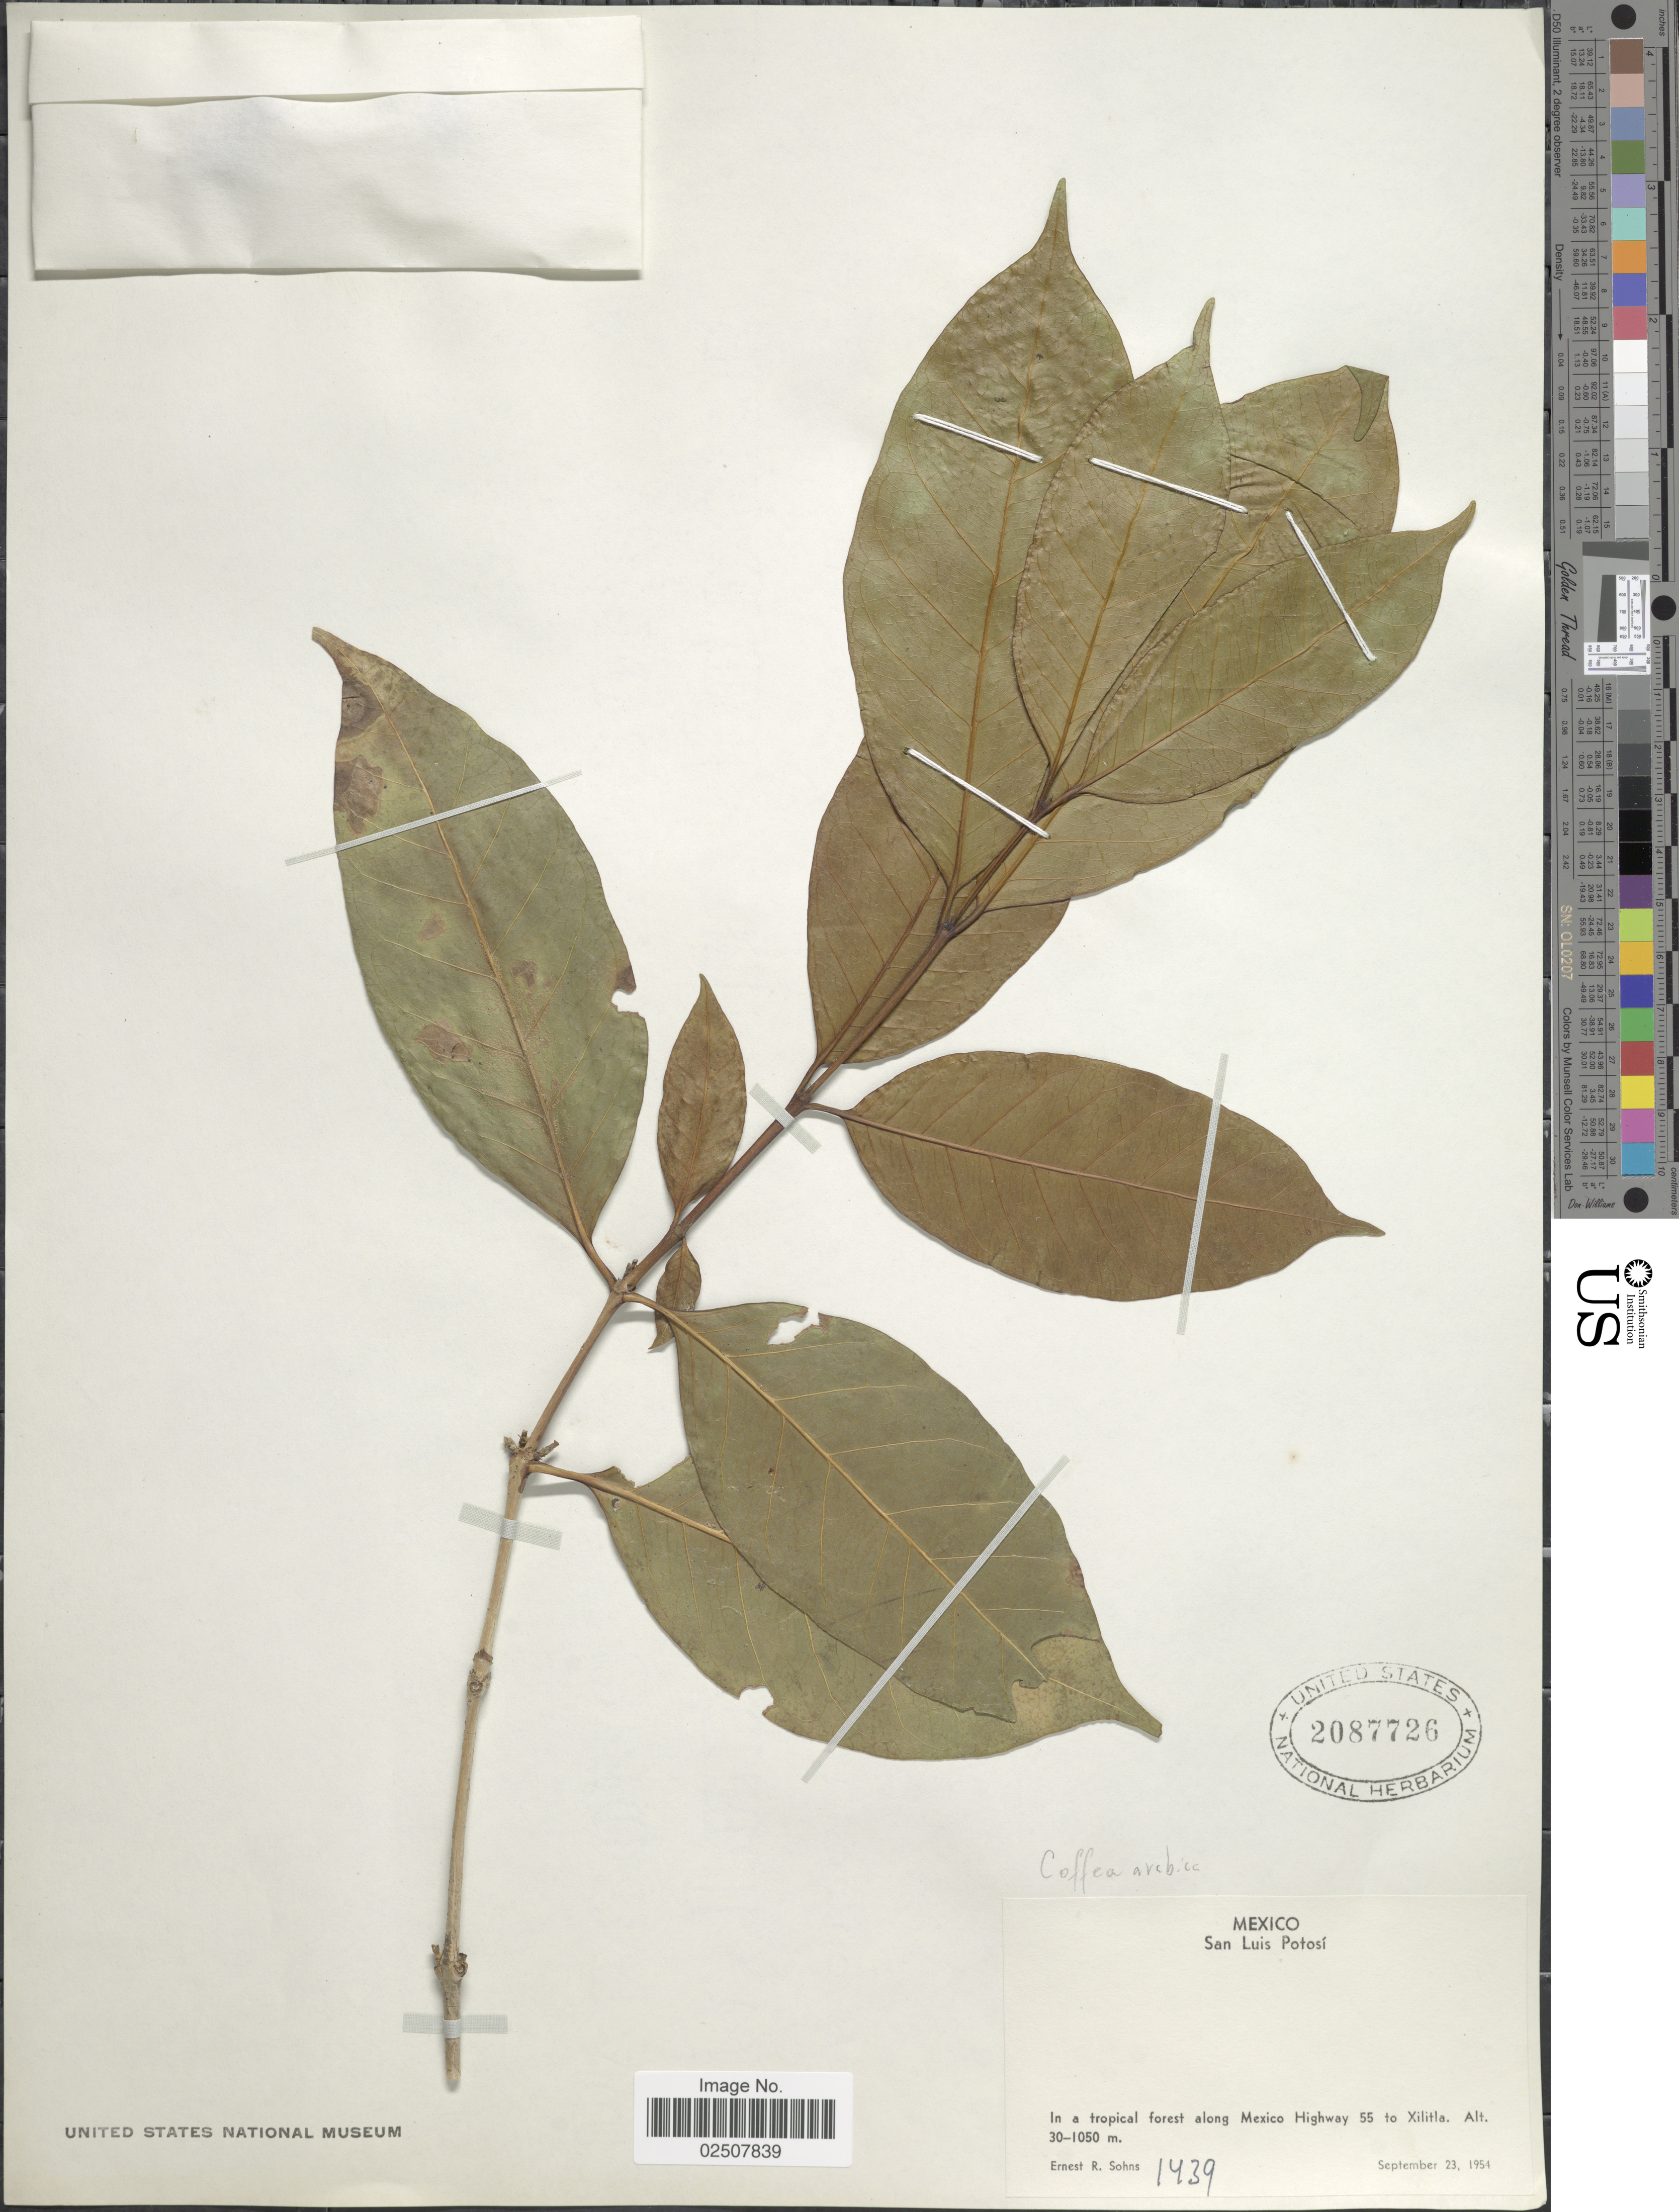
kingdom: Plantae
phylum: Tracheophyta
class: Magnoliopsida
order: Gentianales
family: Rubiaceae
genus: Coffea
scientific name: Coffea arabica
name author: L.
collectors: E. R. Sohns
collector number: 1439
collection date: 1954-09-23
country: Mexico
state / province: San Luis Potosí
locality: In a tropical forest along Mexico Highway 55 to Xilitla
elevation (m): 30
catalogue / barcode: US 2087726